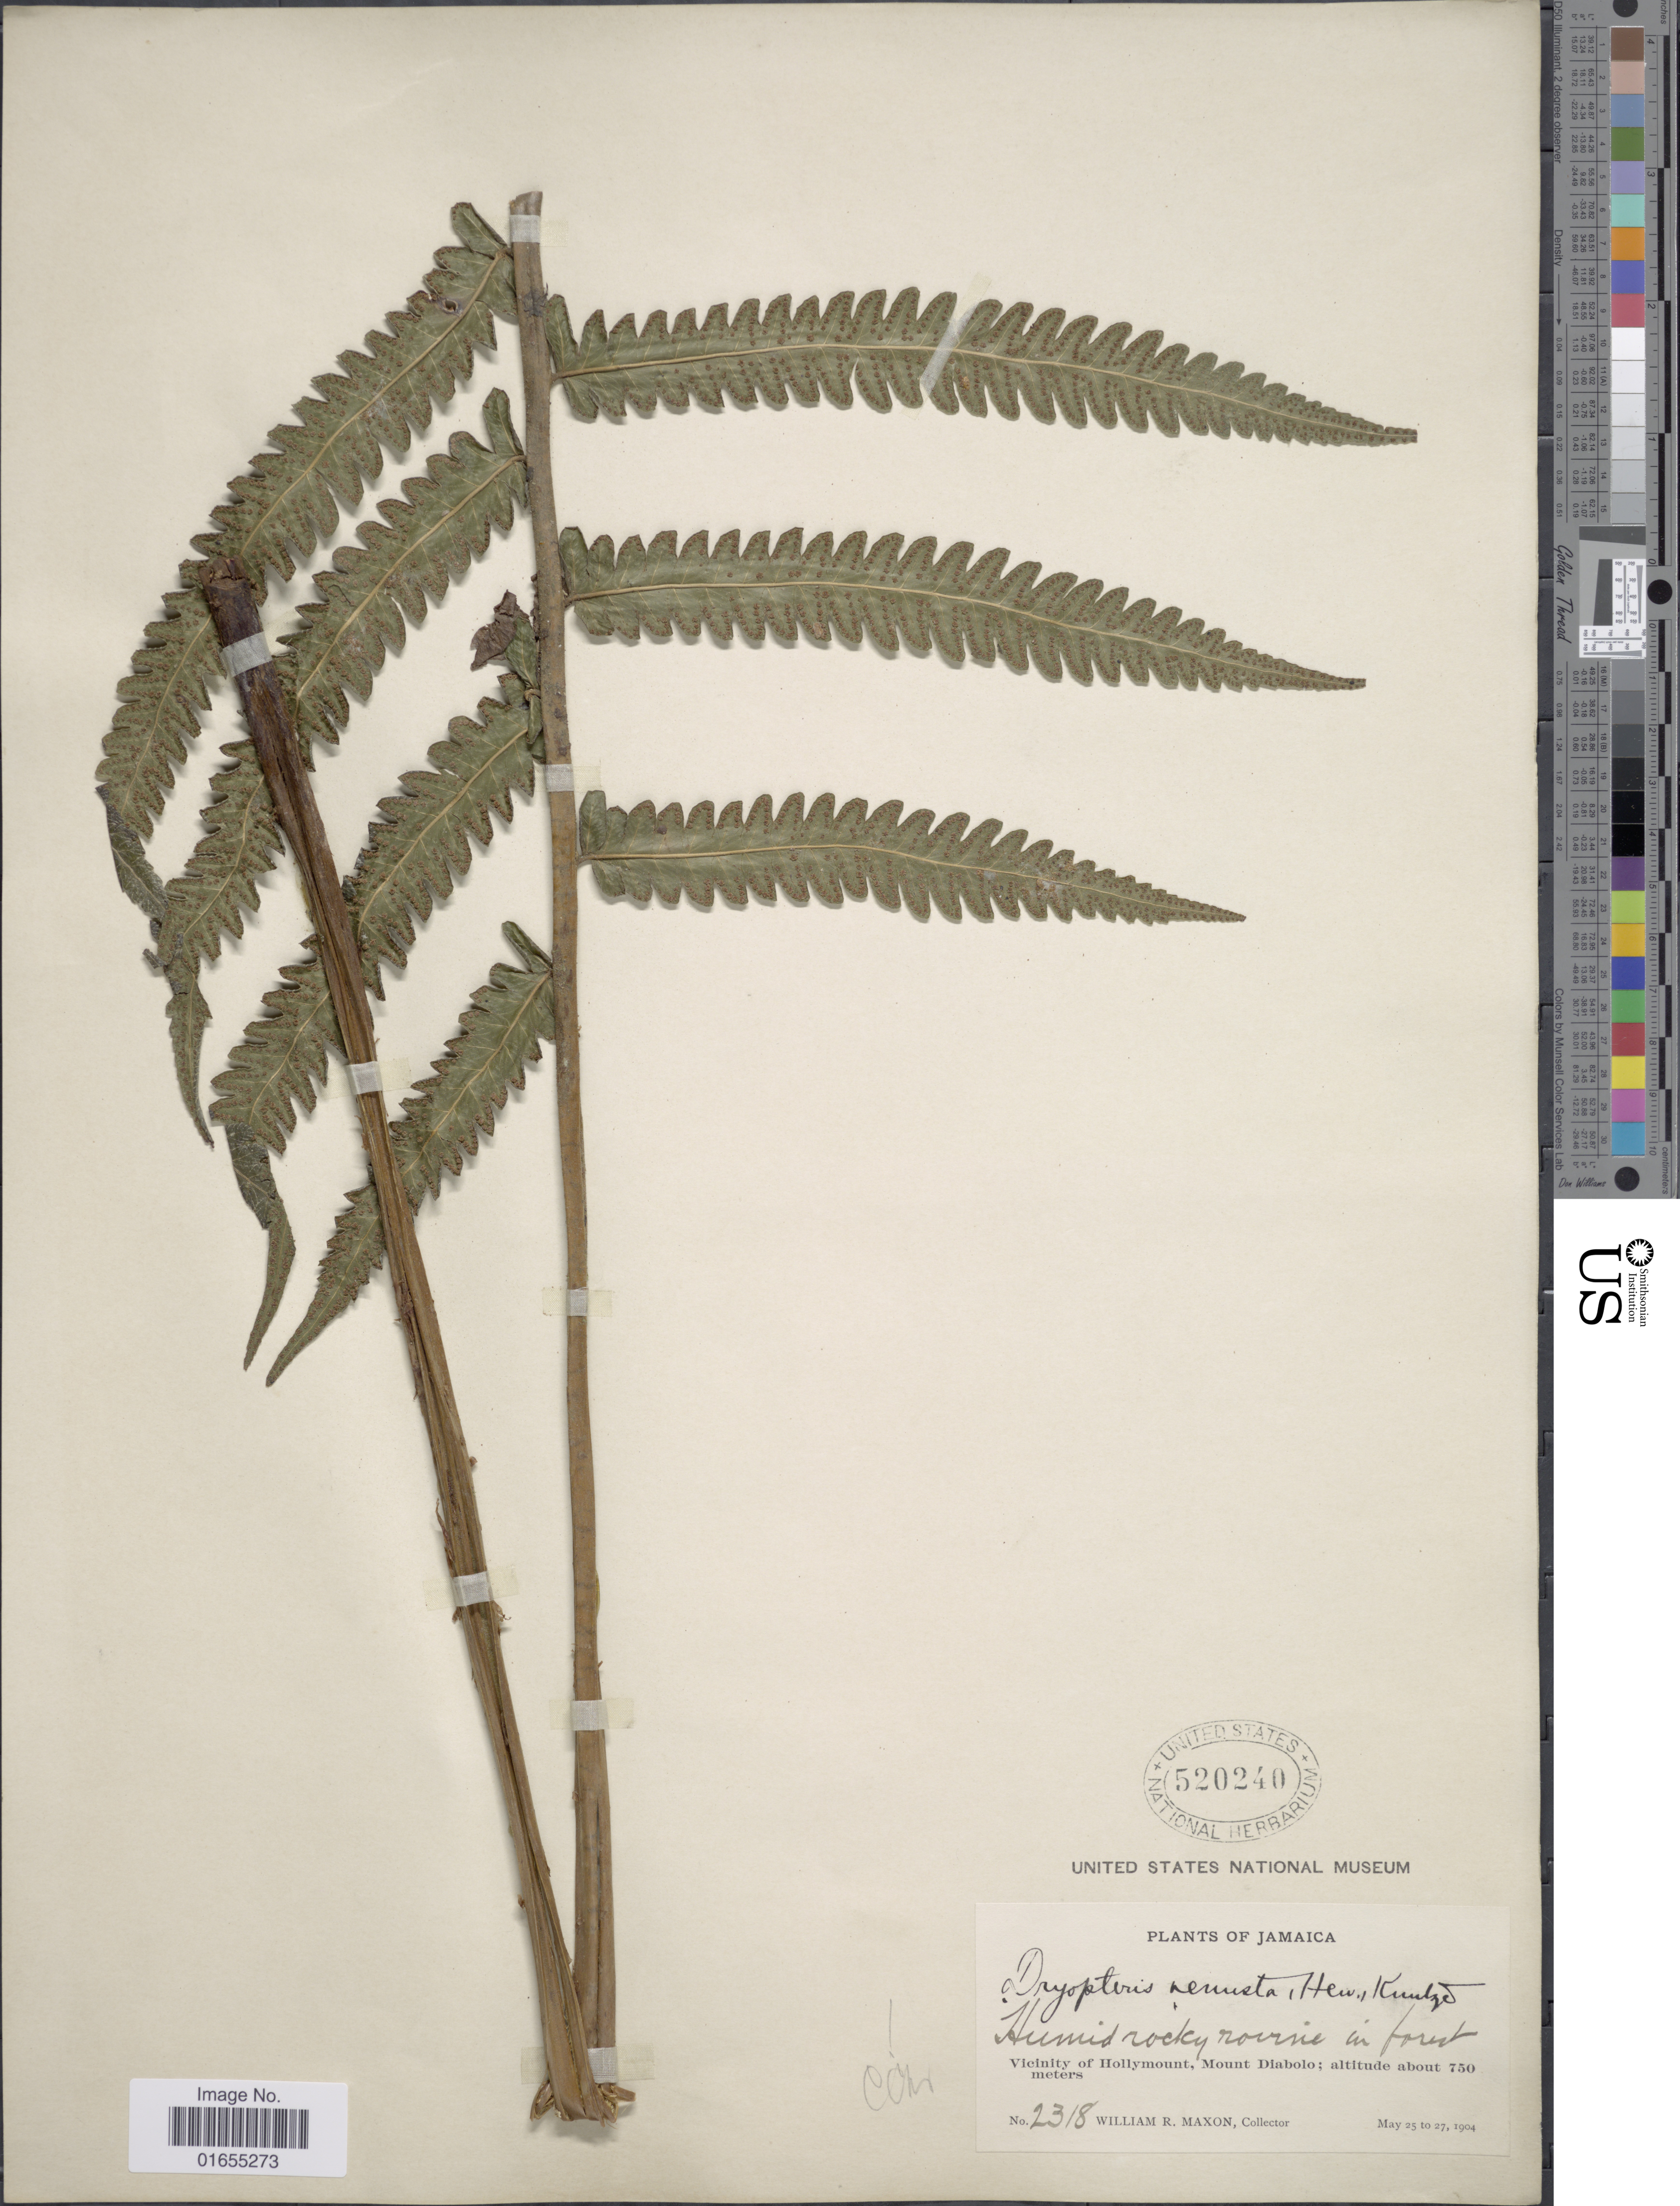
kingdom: Plantae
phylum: Tracheophyta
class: Polypodiopsida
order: Polypodiales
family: Thelypteridaceae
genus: Goniopteris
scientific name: Goniopteris venusta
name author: (Heward) Pic. Serm.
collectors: W. R. Maxon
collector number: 2318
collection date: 1904-05-25/1904-05-27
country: Jamaica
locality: Vicinity of Hollymount, Mount Diabolo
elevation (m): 750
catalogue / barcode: US 520240